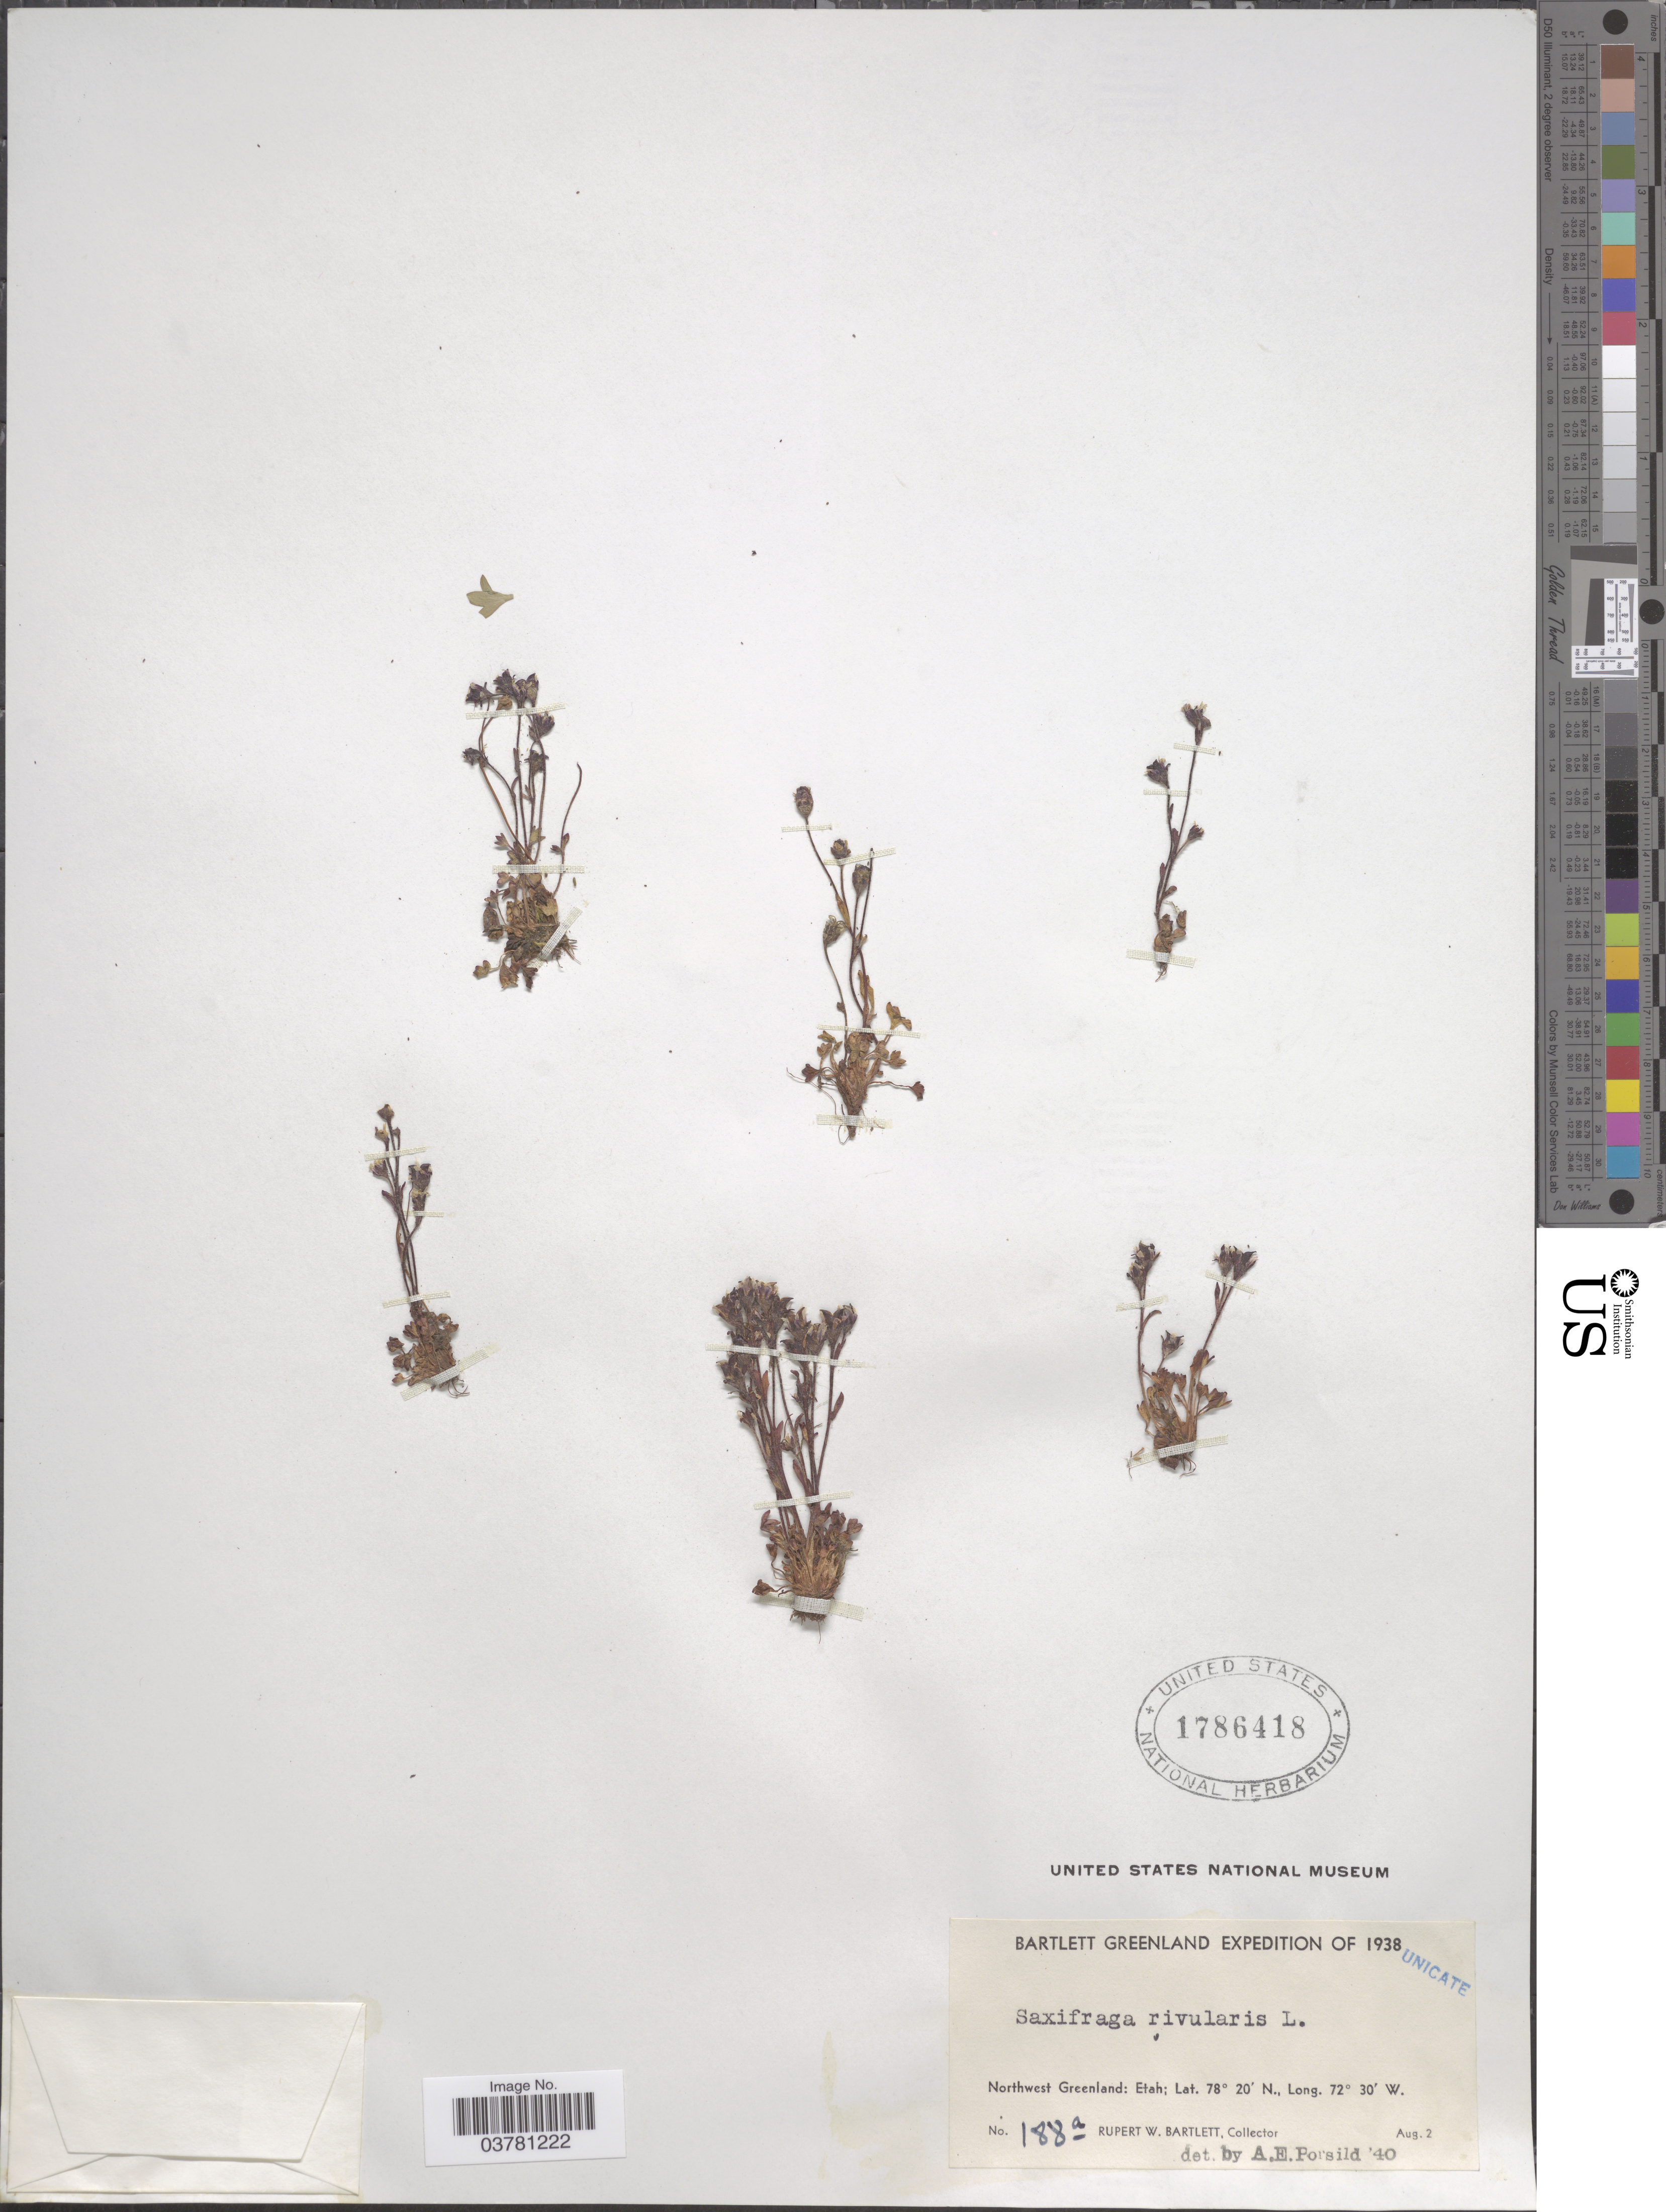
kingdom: Plantae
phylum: Tracheophyta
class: Magnoliopsida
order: Saxifragales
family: Saxifragaceae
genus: Saxifraga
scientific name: Saxifraga rivularis f. hyperborea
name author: (R. Br.) Hook.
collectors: R. W. Bartlett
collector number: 188a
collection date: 1938-08-02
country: Greenland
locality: Bartlett Greenland Expedition of 1938. Northwest Greenland: Etah.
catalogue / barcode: US 1786418